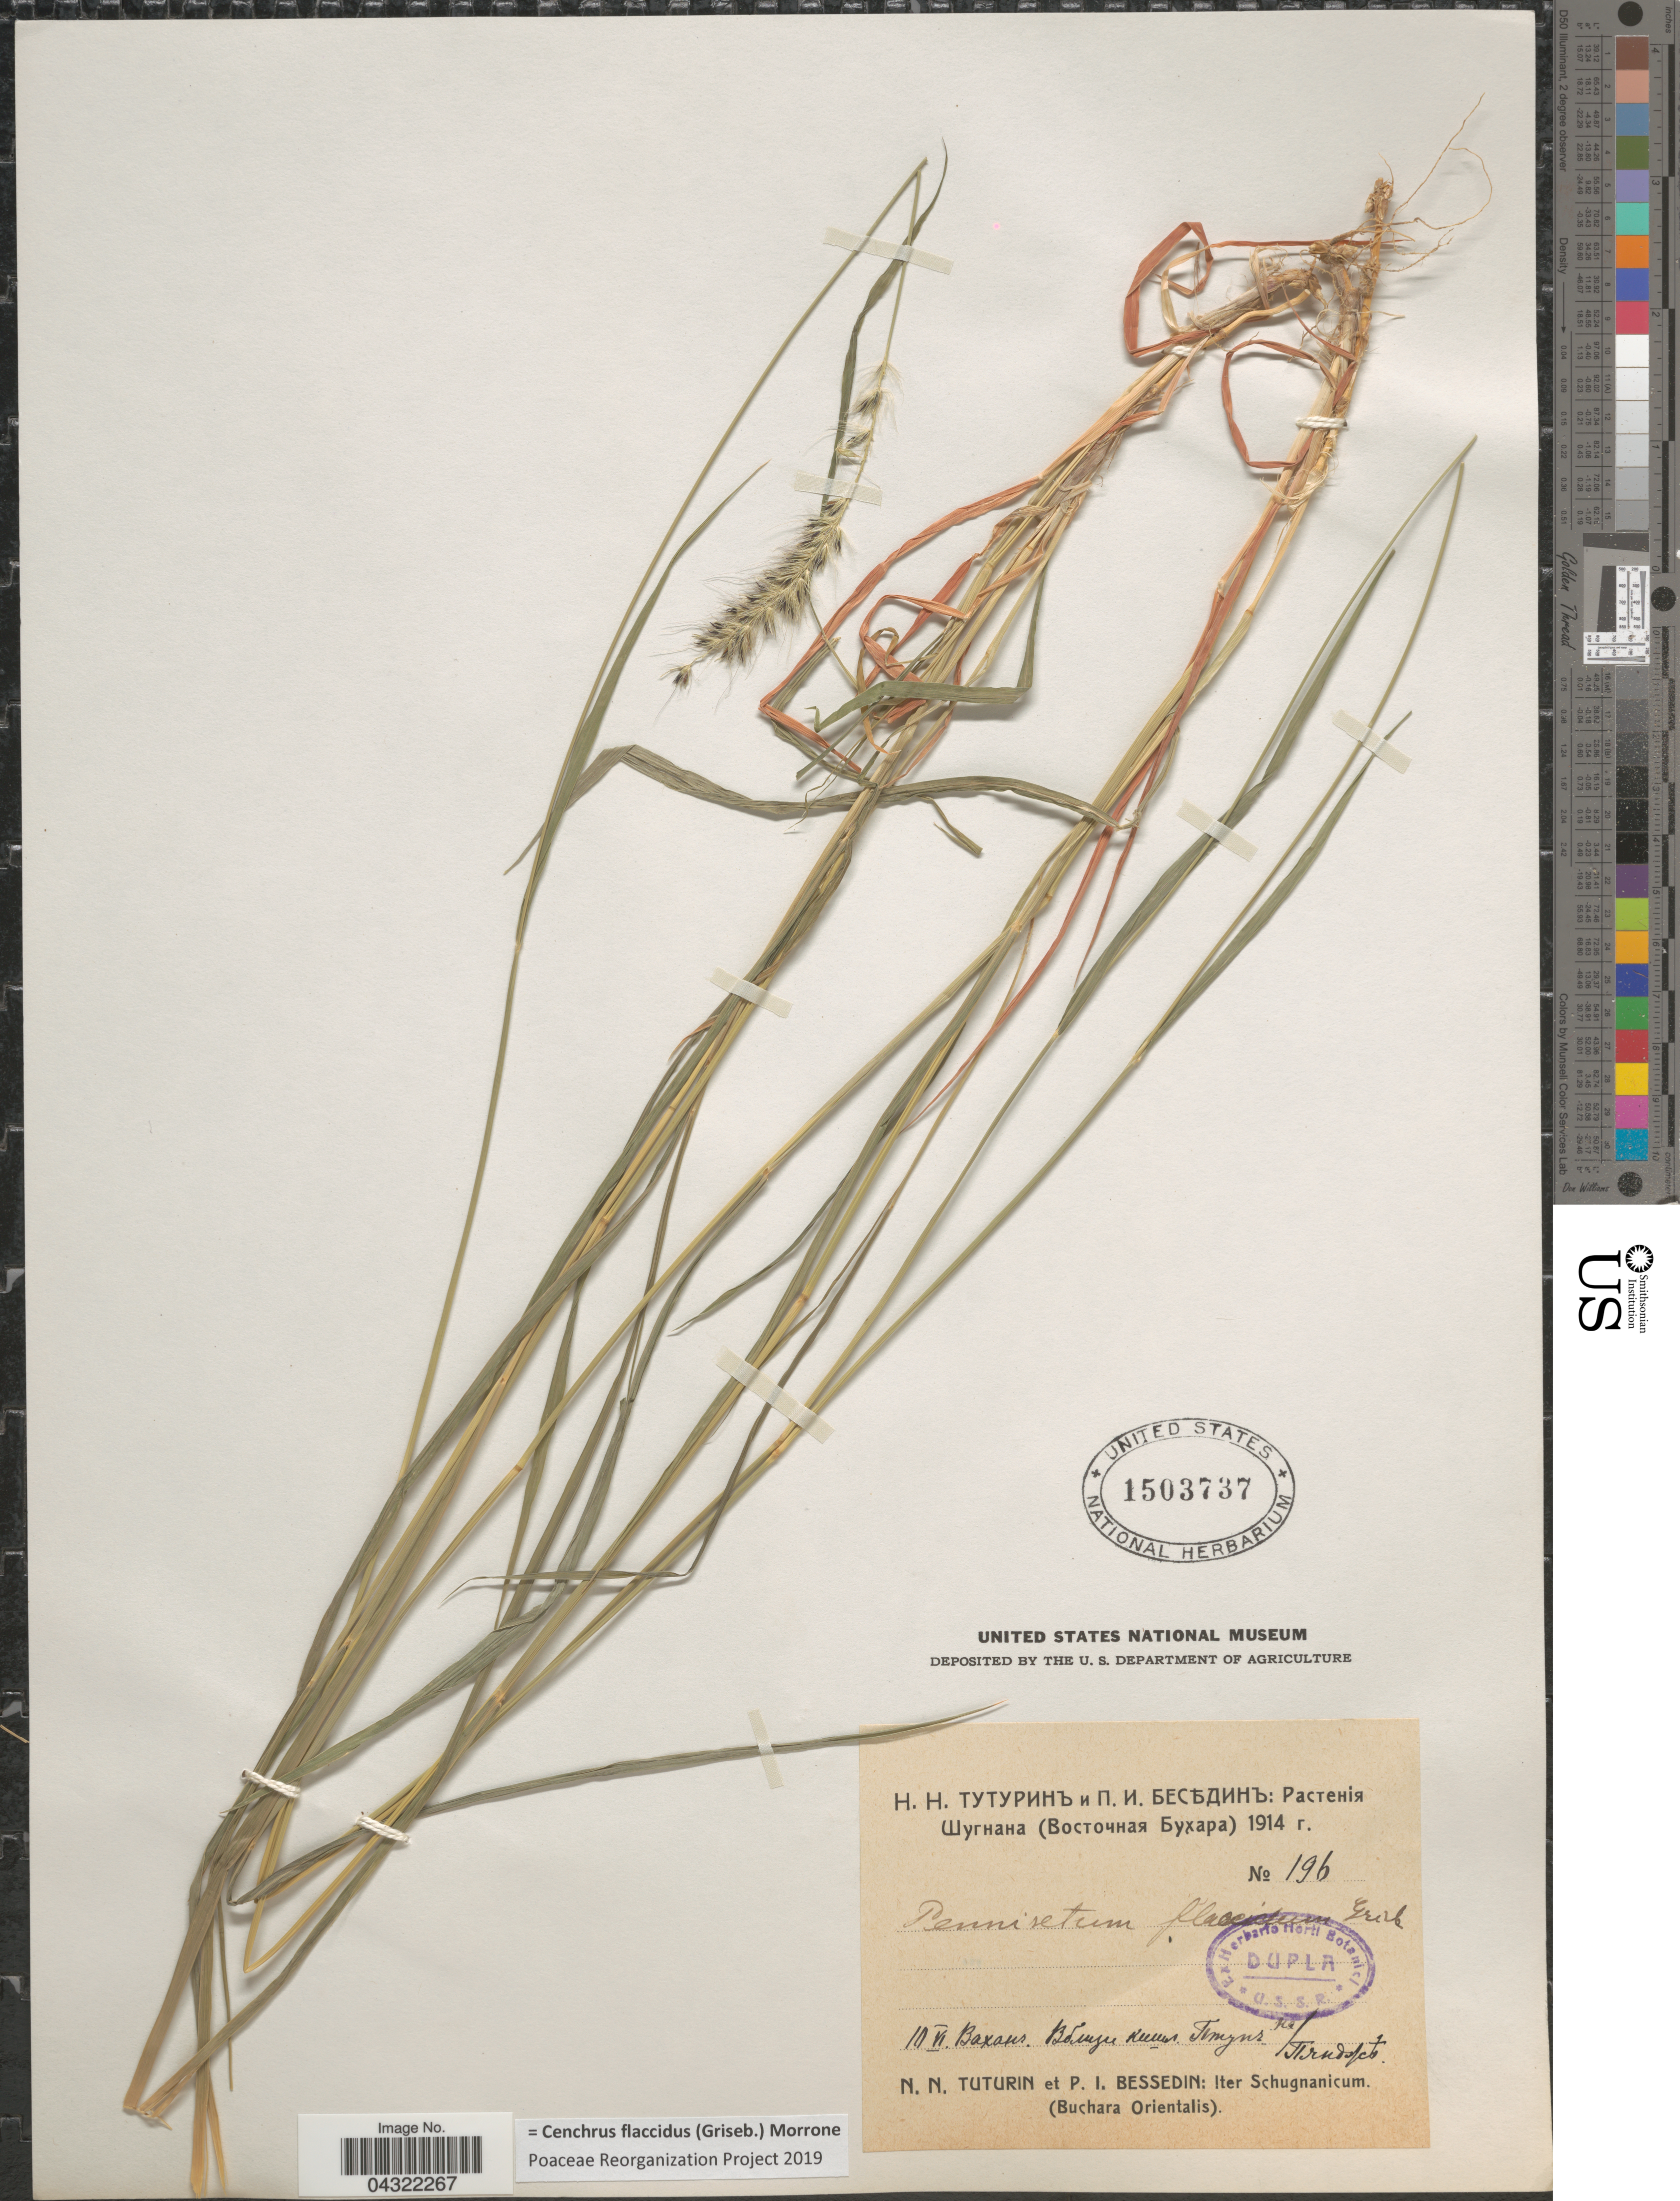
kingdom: Plantae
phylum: Tracheophyta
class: Liliopsida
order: Poales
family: Poaceae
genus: Cenchrus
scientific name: Cenchrus flaccidus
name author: (Griseb.) Morrone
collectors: N. Tuturin & P. Bessedin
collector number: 196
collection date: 1914-06-10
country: Tajikistan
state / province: Gorno-Badakhstan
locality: Schugnanicum. (Buchara Orientalis). Shughnon, Vakhan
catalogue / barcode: US 1503737